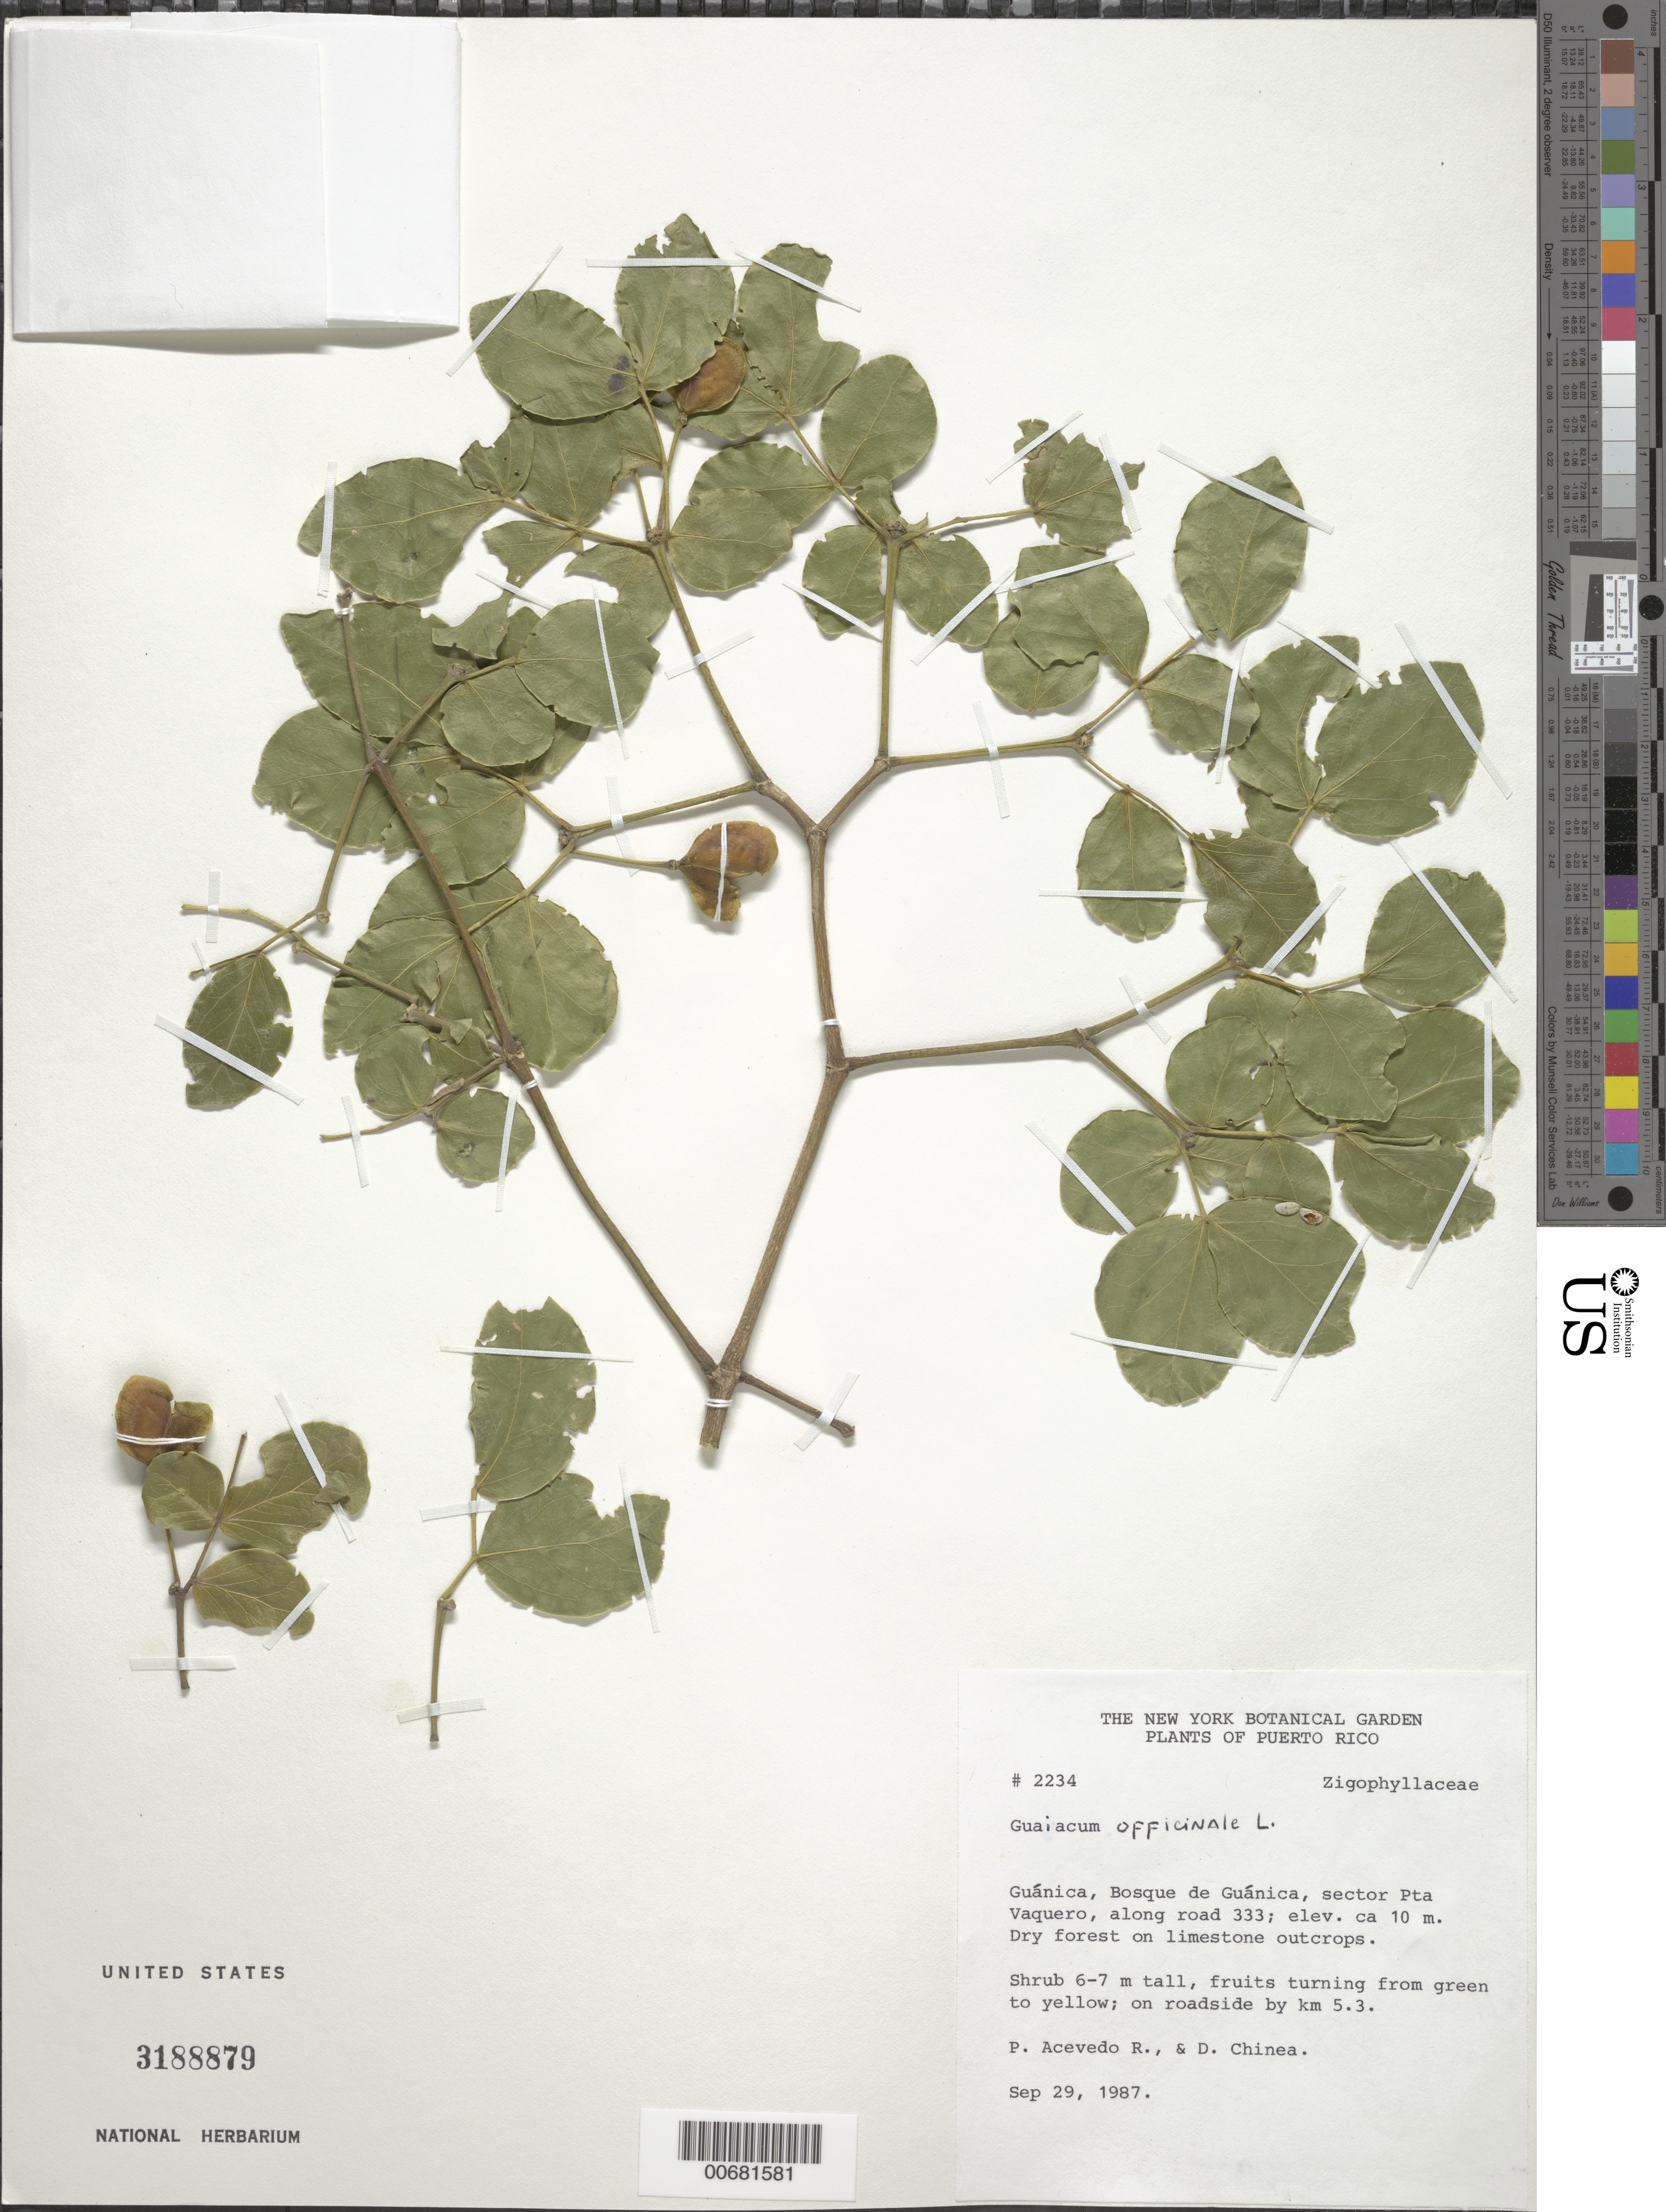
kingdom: Plantae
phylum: Tracheophyta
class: Magnoliopsida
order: Zygophyllales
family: Zygophyllaceae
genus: Guaiacum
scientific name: Guaiacum officinale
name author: L.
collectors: P. Acevedo-Rodr. & D. Chinea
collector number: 2234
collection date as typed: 29 Sep 1987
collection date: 1987-09-29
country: Puerto Rico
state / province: Guánica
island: Puerto Rico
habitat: Roadside.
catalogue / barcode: US 3188879